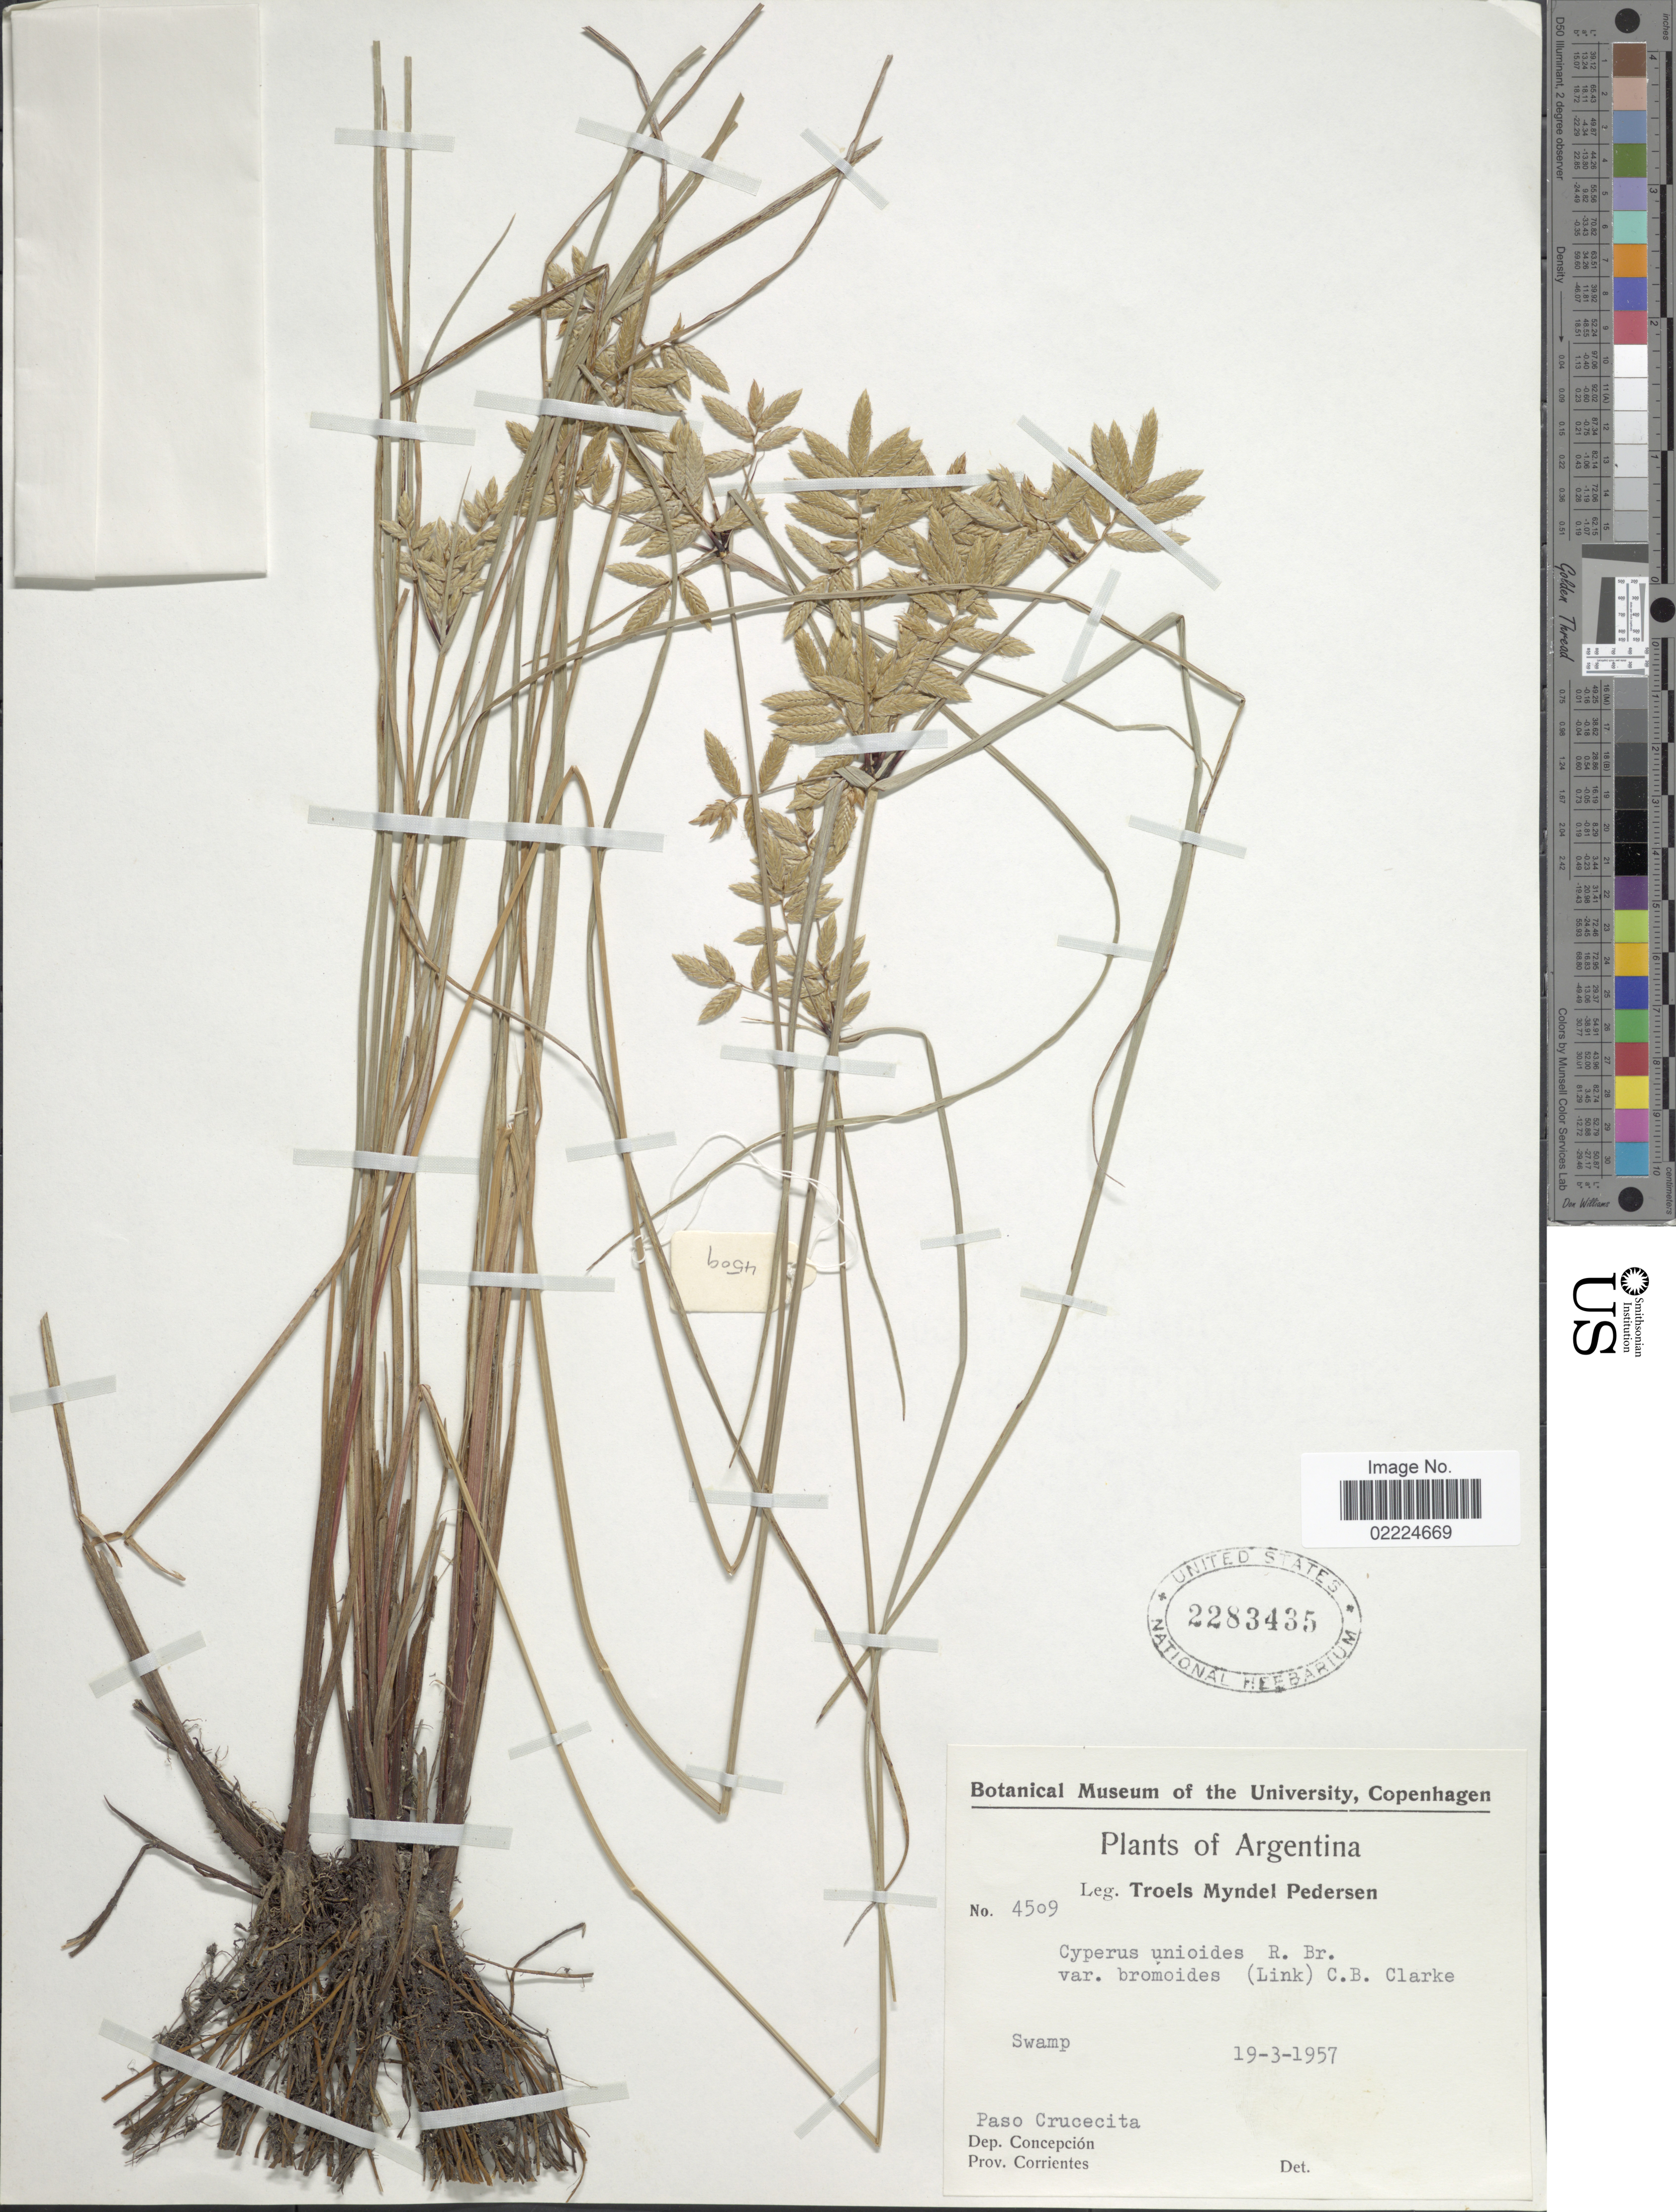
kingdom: Plantae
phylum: Tracheophyta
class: Liliopsida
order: Poales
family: Cyperaceae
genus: Cyperus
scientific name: Cyperus unioloides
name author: R. Br.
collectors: T. Pederson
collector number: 4509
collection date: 1957-09-19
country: Argentina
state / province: Corrientes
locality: Paso Crucecita. Dep. Concepcion. Prov. Corrientes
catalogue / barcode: US 2283435